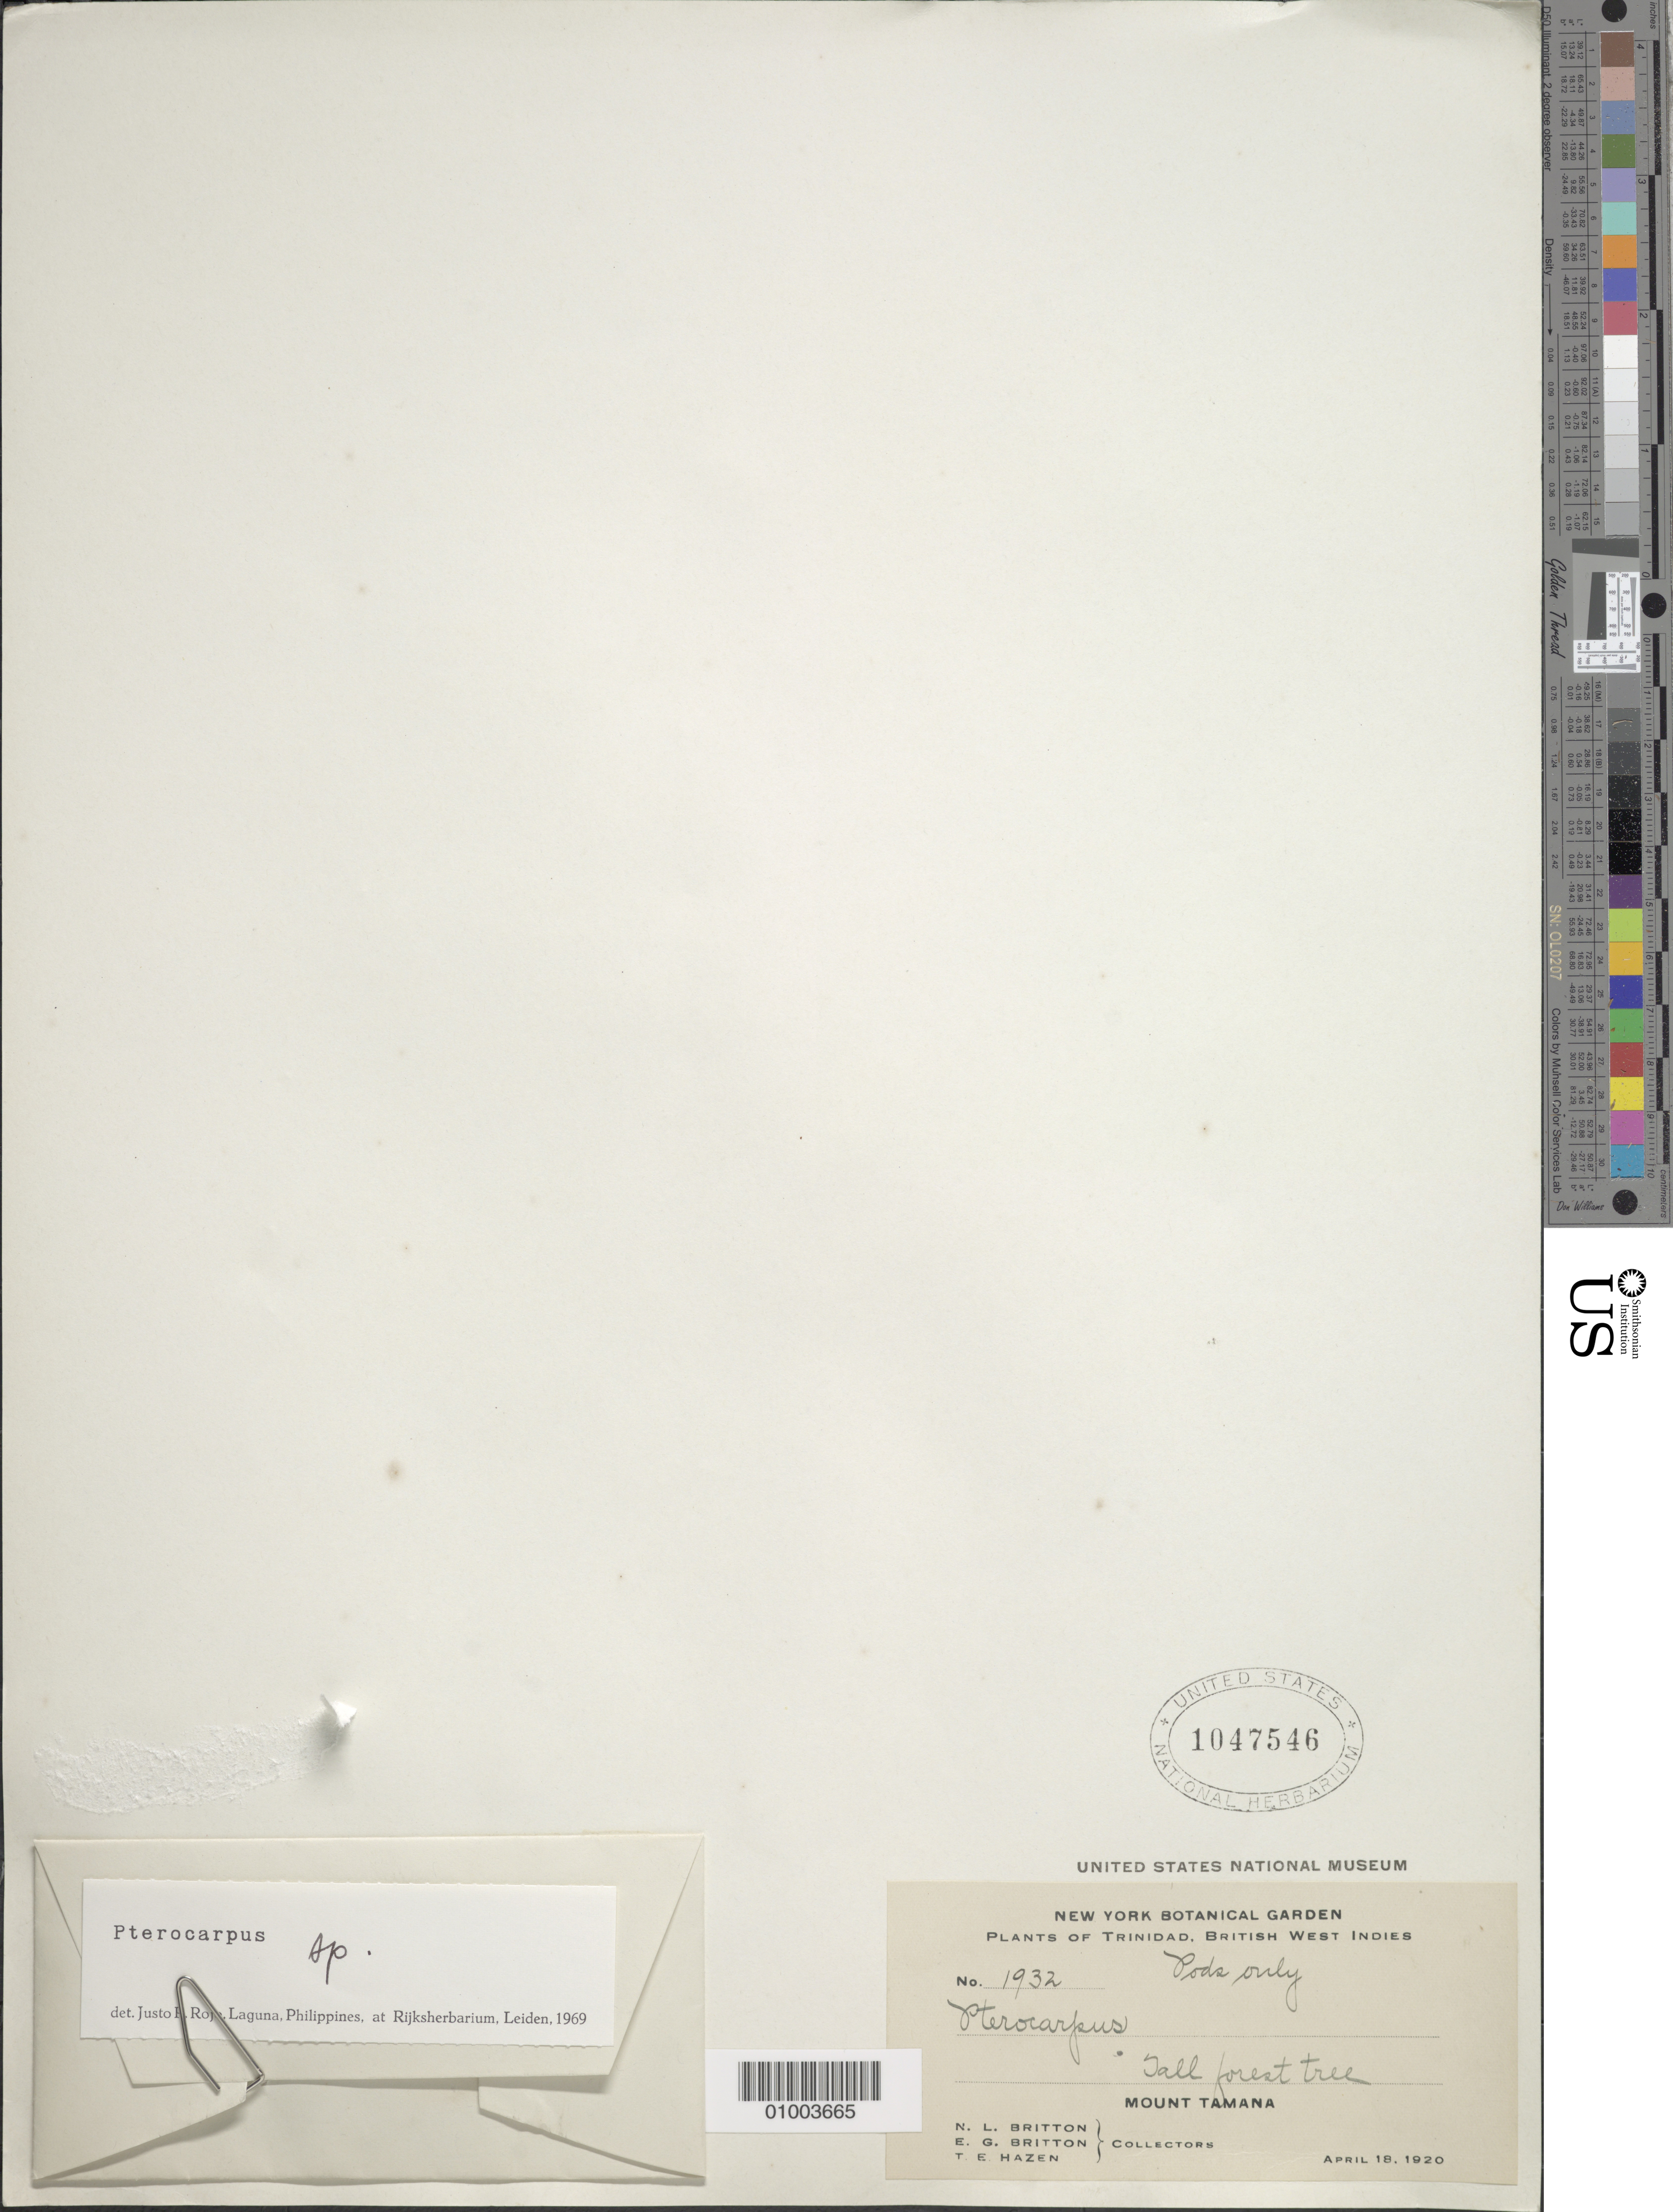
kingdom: Plantae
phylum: Tracheophyta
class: Magnoliopsida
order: Fabales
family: Fabaceae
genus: Pterocarpus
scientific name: Pterocarpus rohrii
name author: Vahl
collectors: N. Britton, E. G. Britton & T. E. Hazen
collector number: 1932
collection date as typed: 18 Apr 1920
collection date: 1920-04-18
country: Trinidad and Tobago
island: Trinidad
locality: Tall forest tree, Mount Tamana.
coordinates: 0 N, 0 E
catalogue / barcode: US 1047546